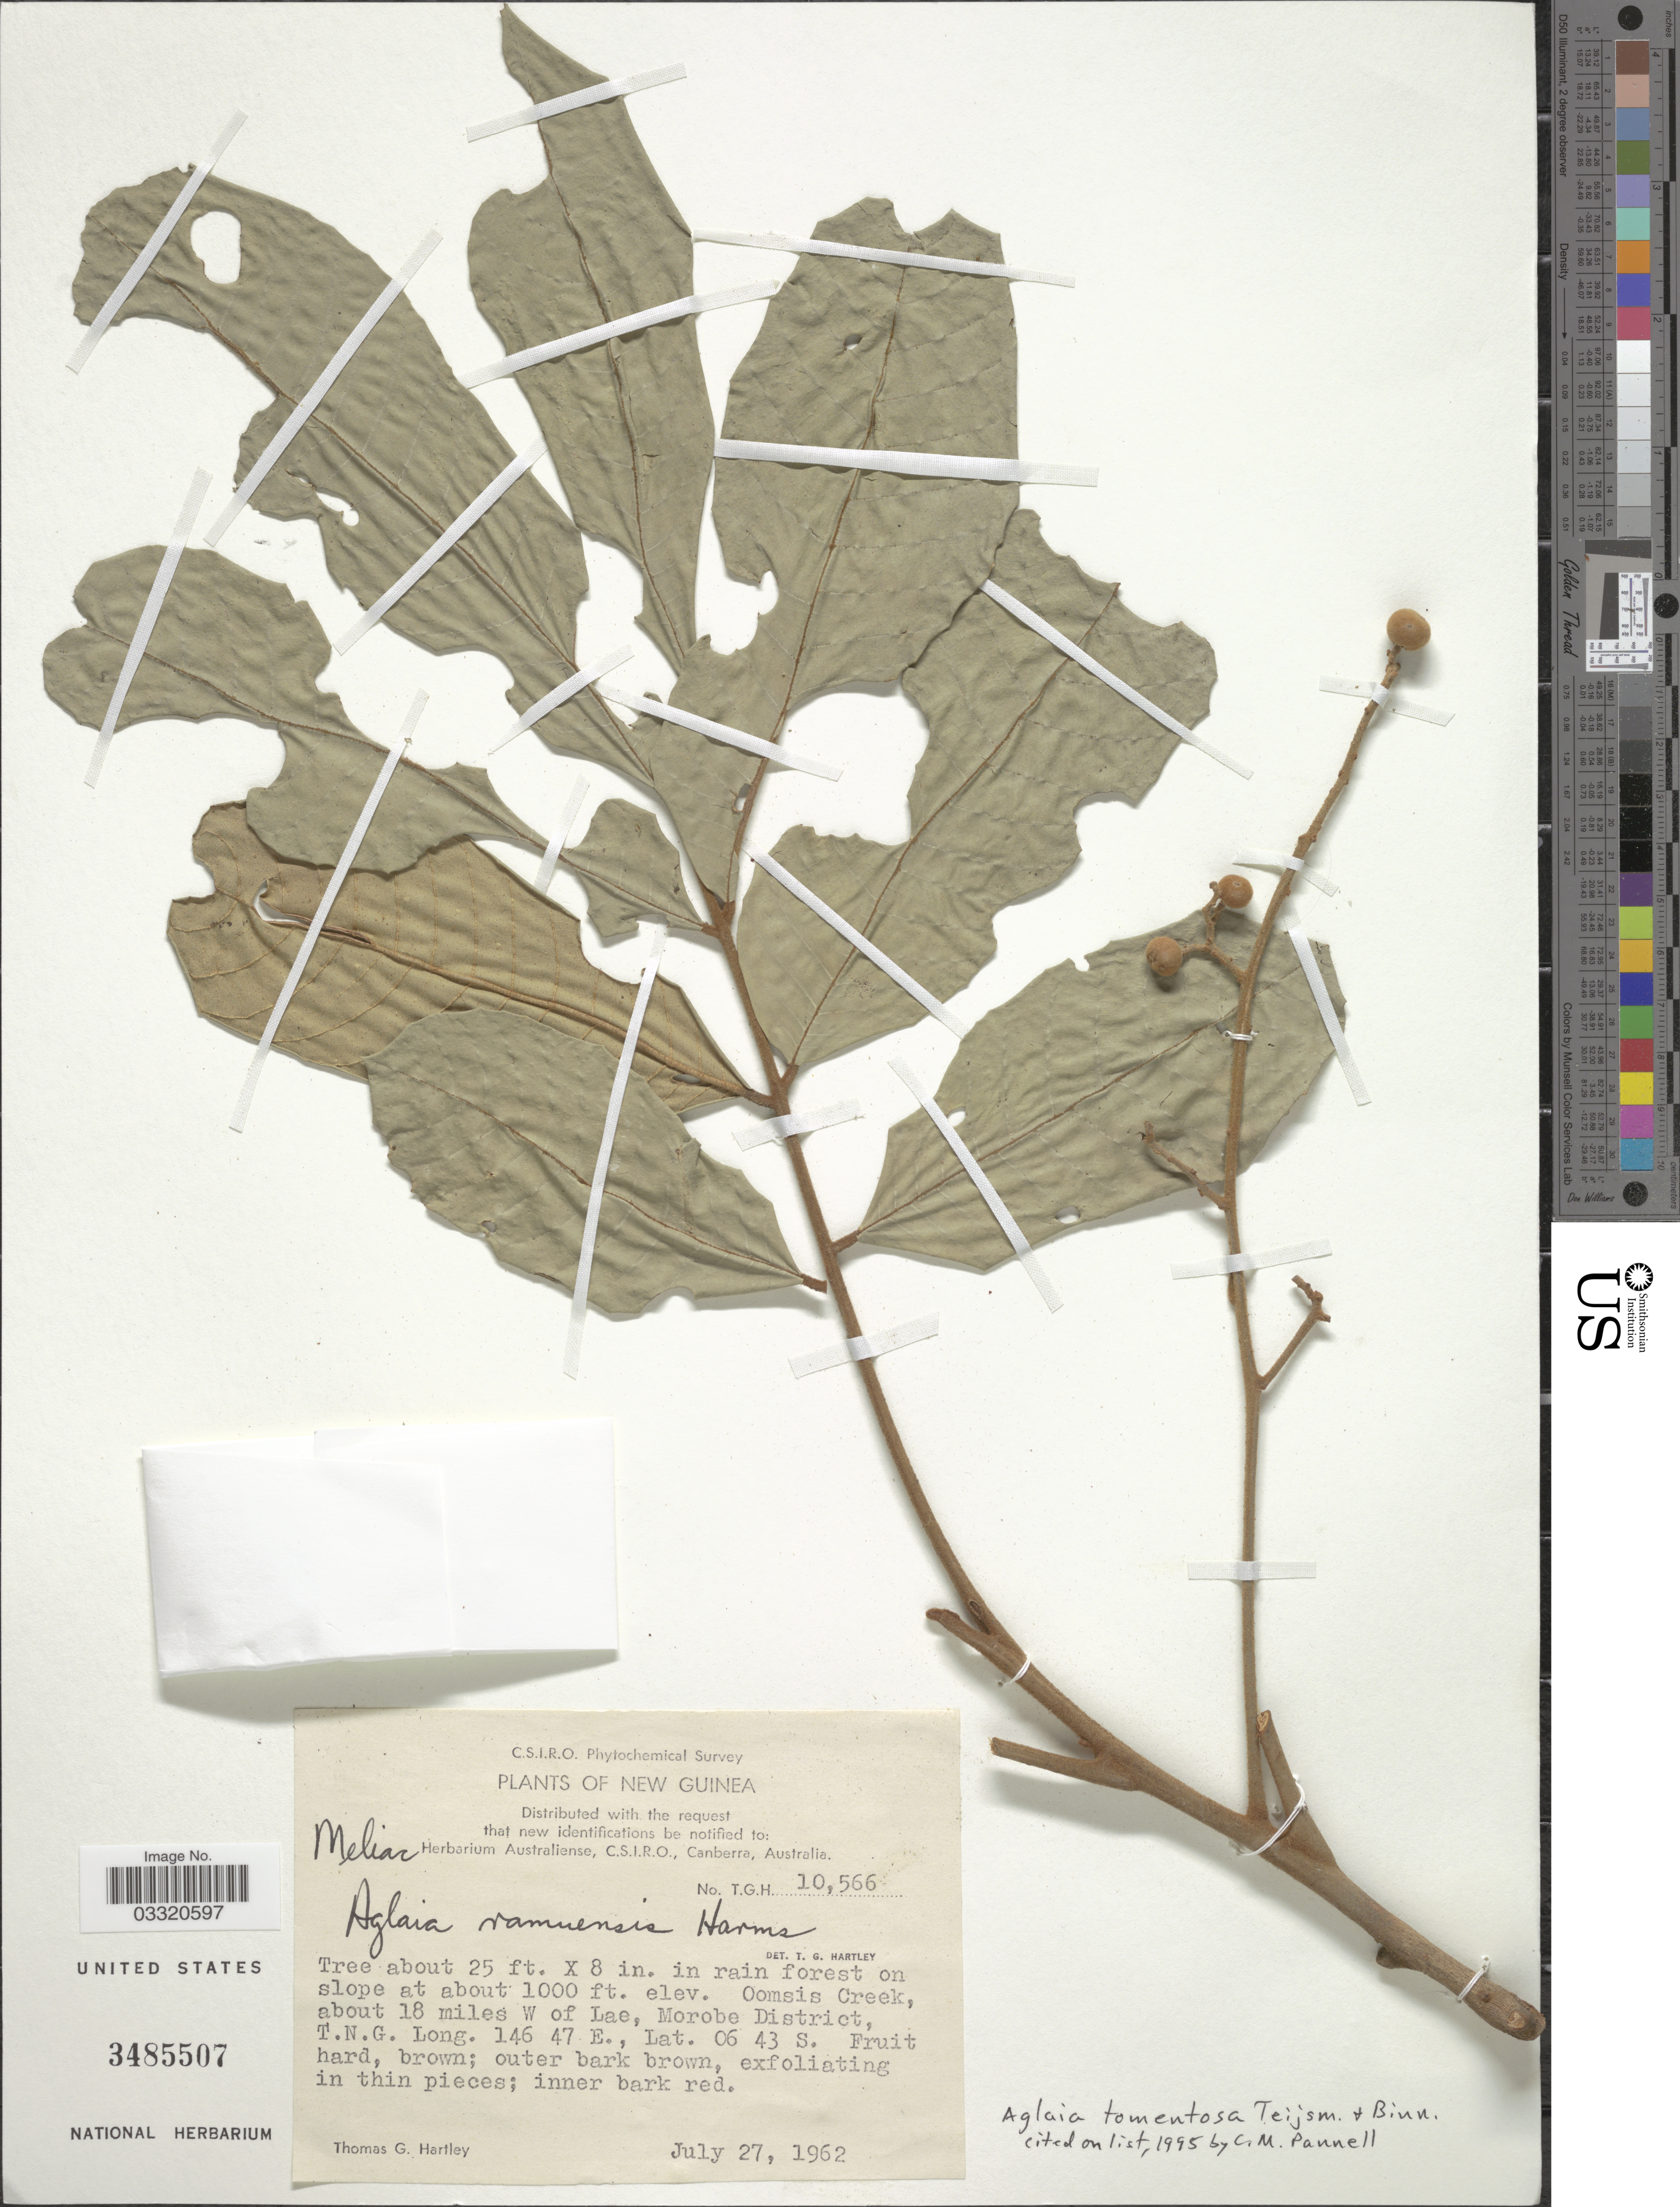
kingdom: Plantae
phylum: Tracheophyta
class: Magnoliopsida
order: Sapindales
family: Meliaceae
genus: Aglaia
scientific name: Aglaia tomentosa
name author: Teijsm. & Binn.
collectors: T. G. Hartley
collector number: TGH 10566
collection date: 1962-07-27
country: Papua New Guinea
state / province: Morobe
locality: New Guinea. Oomsis Creek, about 18 miles W of Lae, Morobe District, T.N.G.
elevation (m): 305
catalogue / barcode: US 3485507